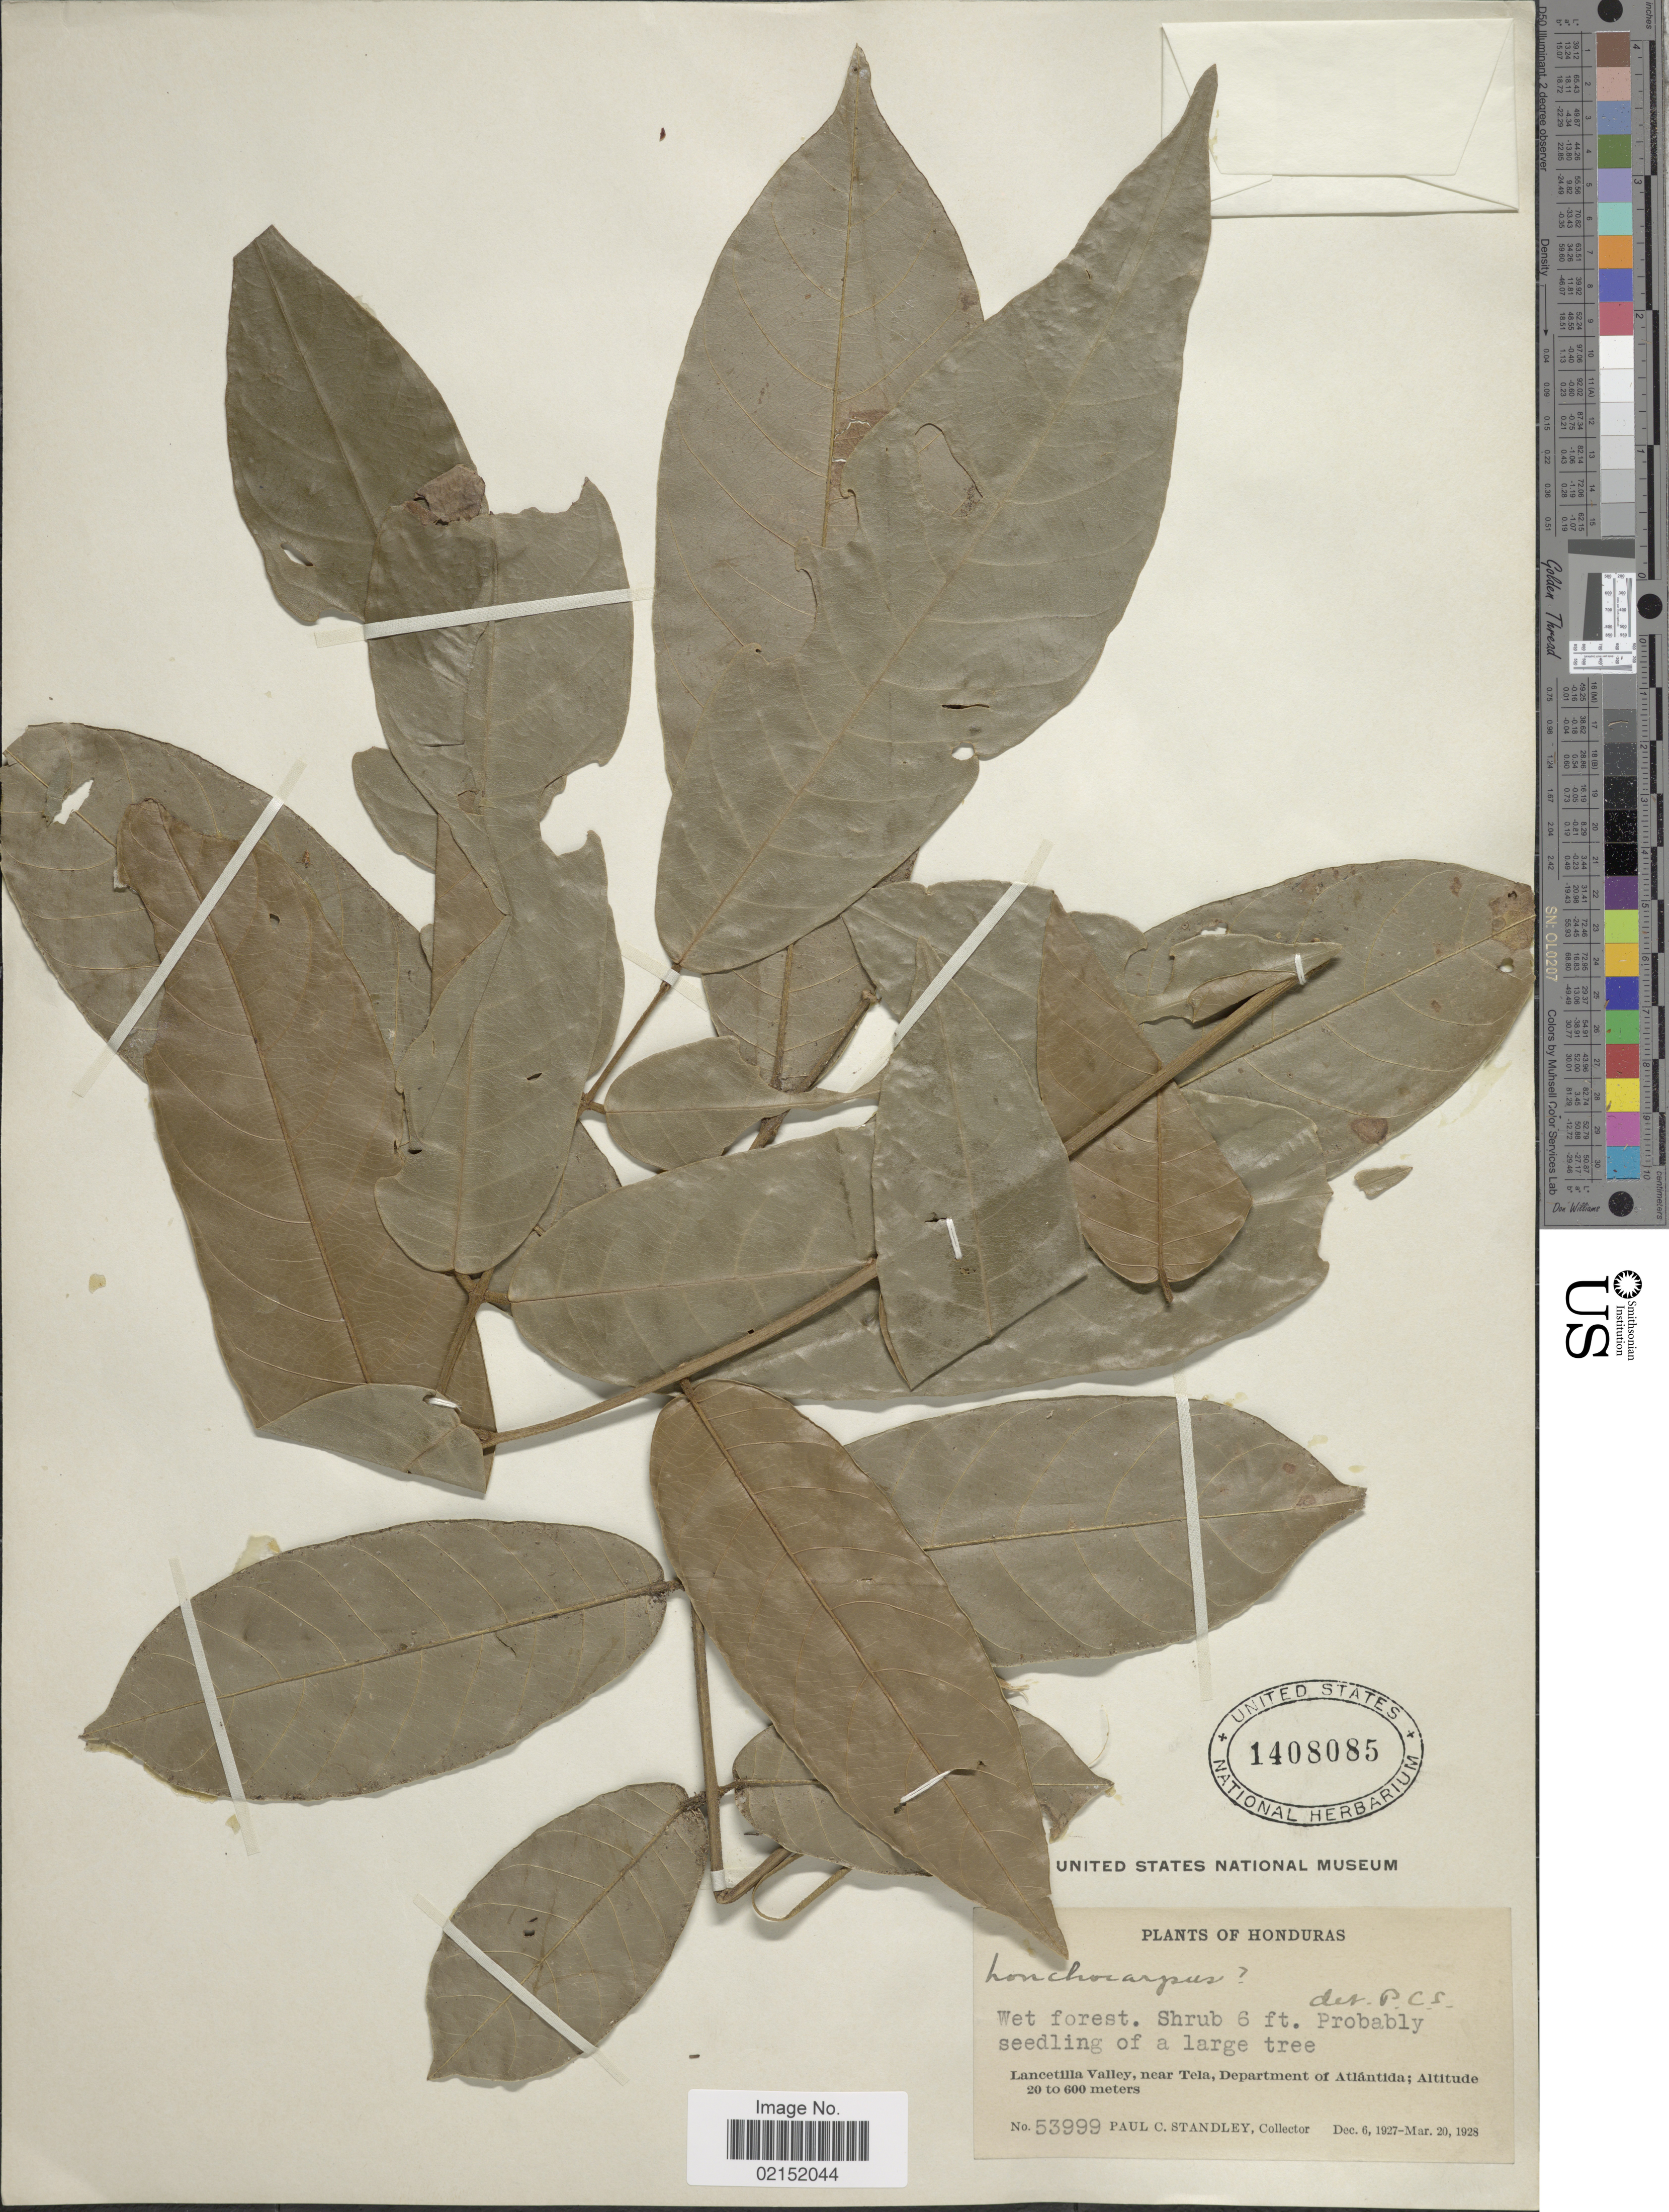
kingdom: Plantae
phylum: Tracheophyta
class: Magnoliopsida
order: Fabales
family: Fabaceae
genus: Lonchocarpus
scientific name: Lonchocarpus sp.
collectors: P. C. Standley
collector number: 53999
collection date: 1927-12-06/1928-03-20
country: Honduras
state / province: Atlántida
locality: Lancetilla Valley, near Tela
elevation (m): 20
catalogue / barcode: US 1408085